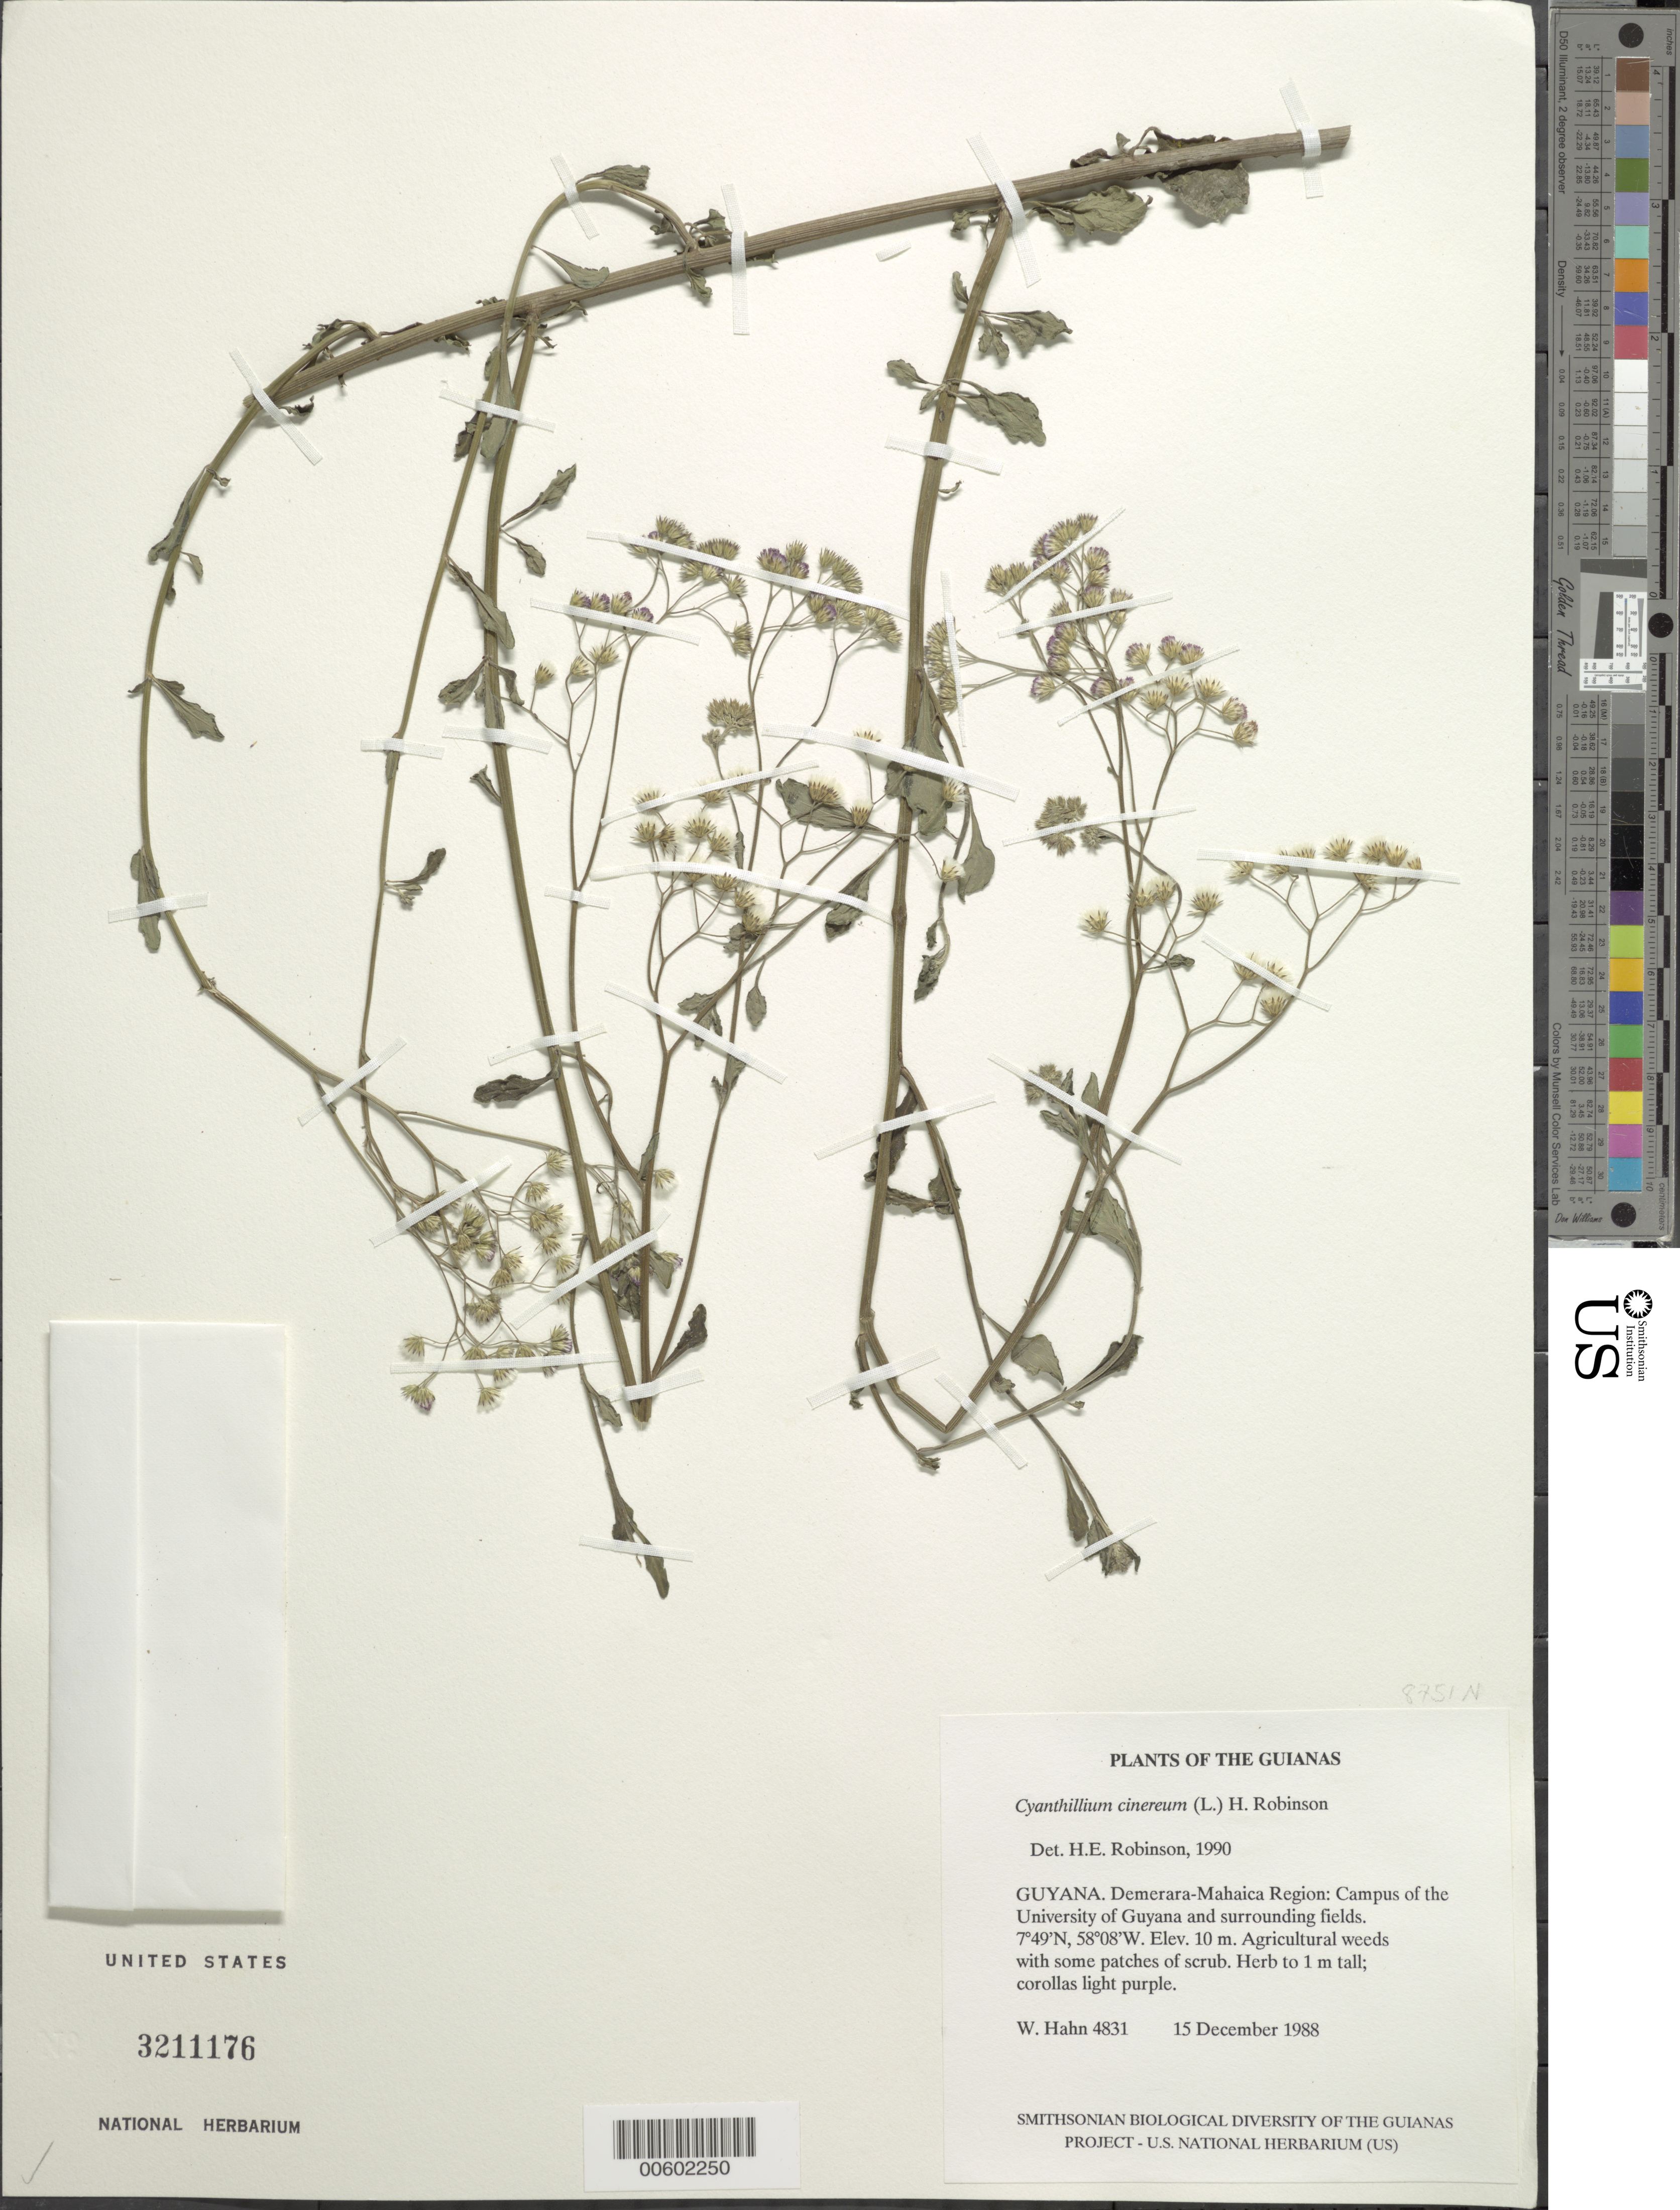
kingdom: Plantae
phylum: Tracheophyta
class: Magnoliopsida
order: Asterales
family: Asteraceae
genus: Cyanthillium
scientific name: Cyanthillium cinereum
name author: (L.) H. Rob.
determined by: Robinson, Harold E., (US)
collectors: W. Hahn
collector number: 4831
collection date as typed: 15 December 1988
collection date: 1988-12-15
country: Guyana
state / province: Demerara-Mahaica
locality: Campus of the University of Guyana and surrounding fields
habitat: Agricultural weeds with some patches of scrub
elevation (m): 10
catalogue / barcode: US 3211176